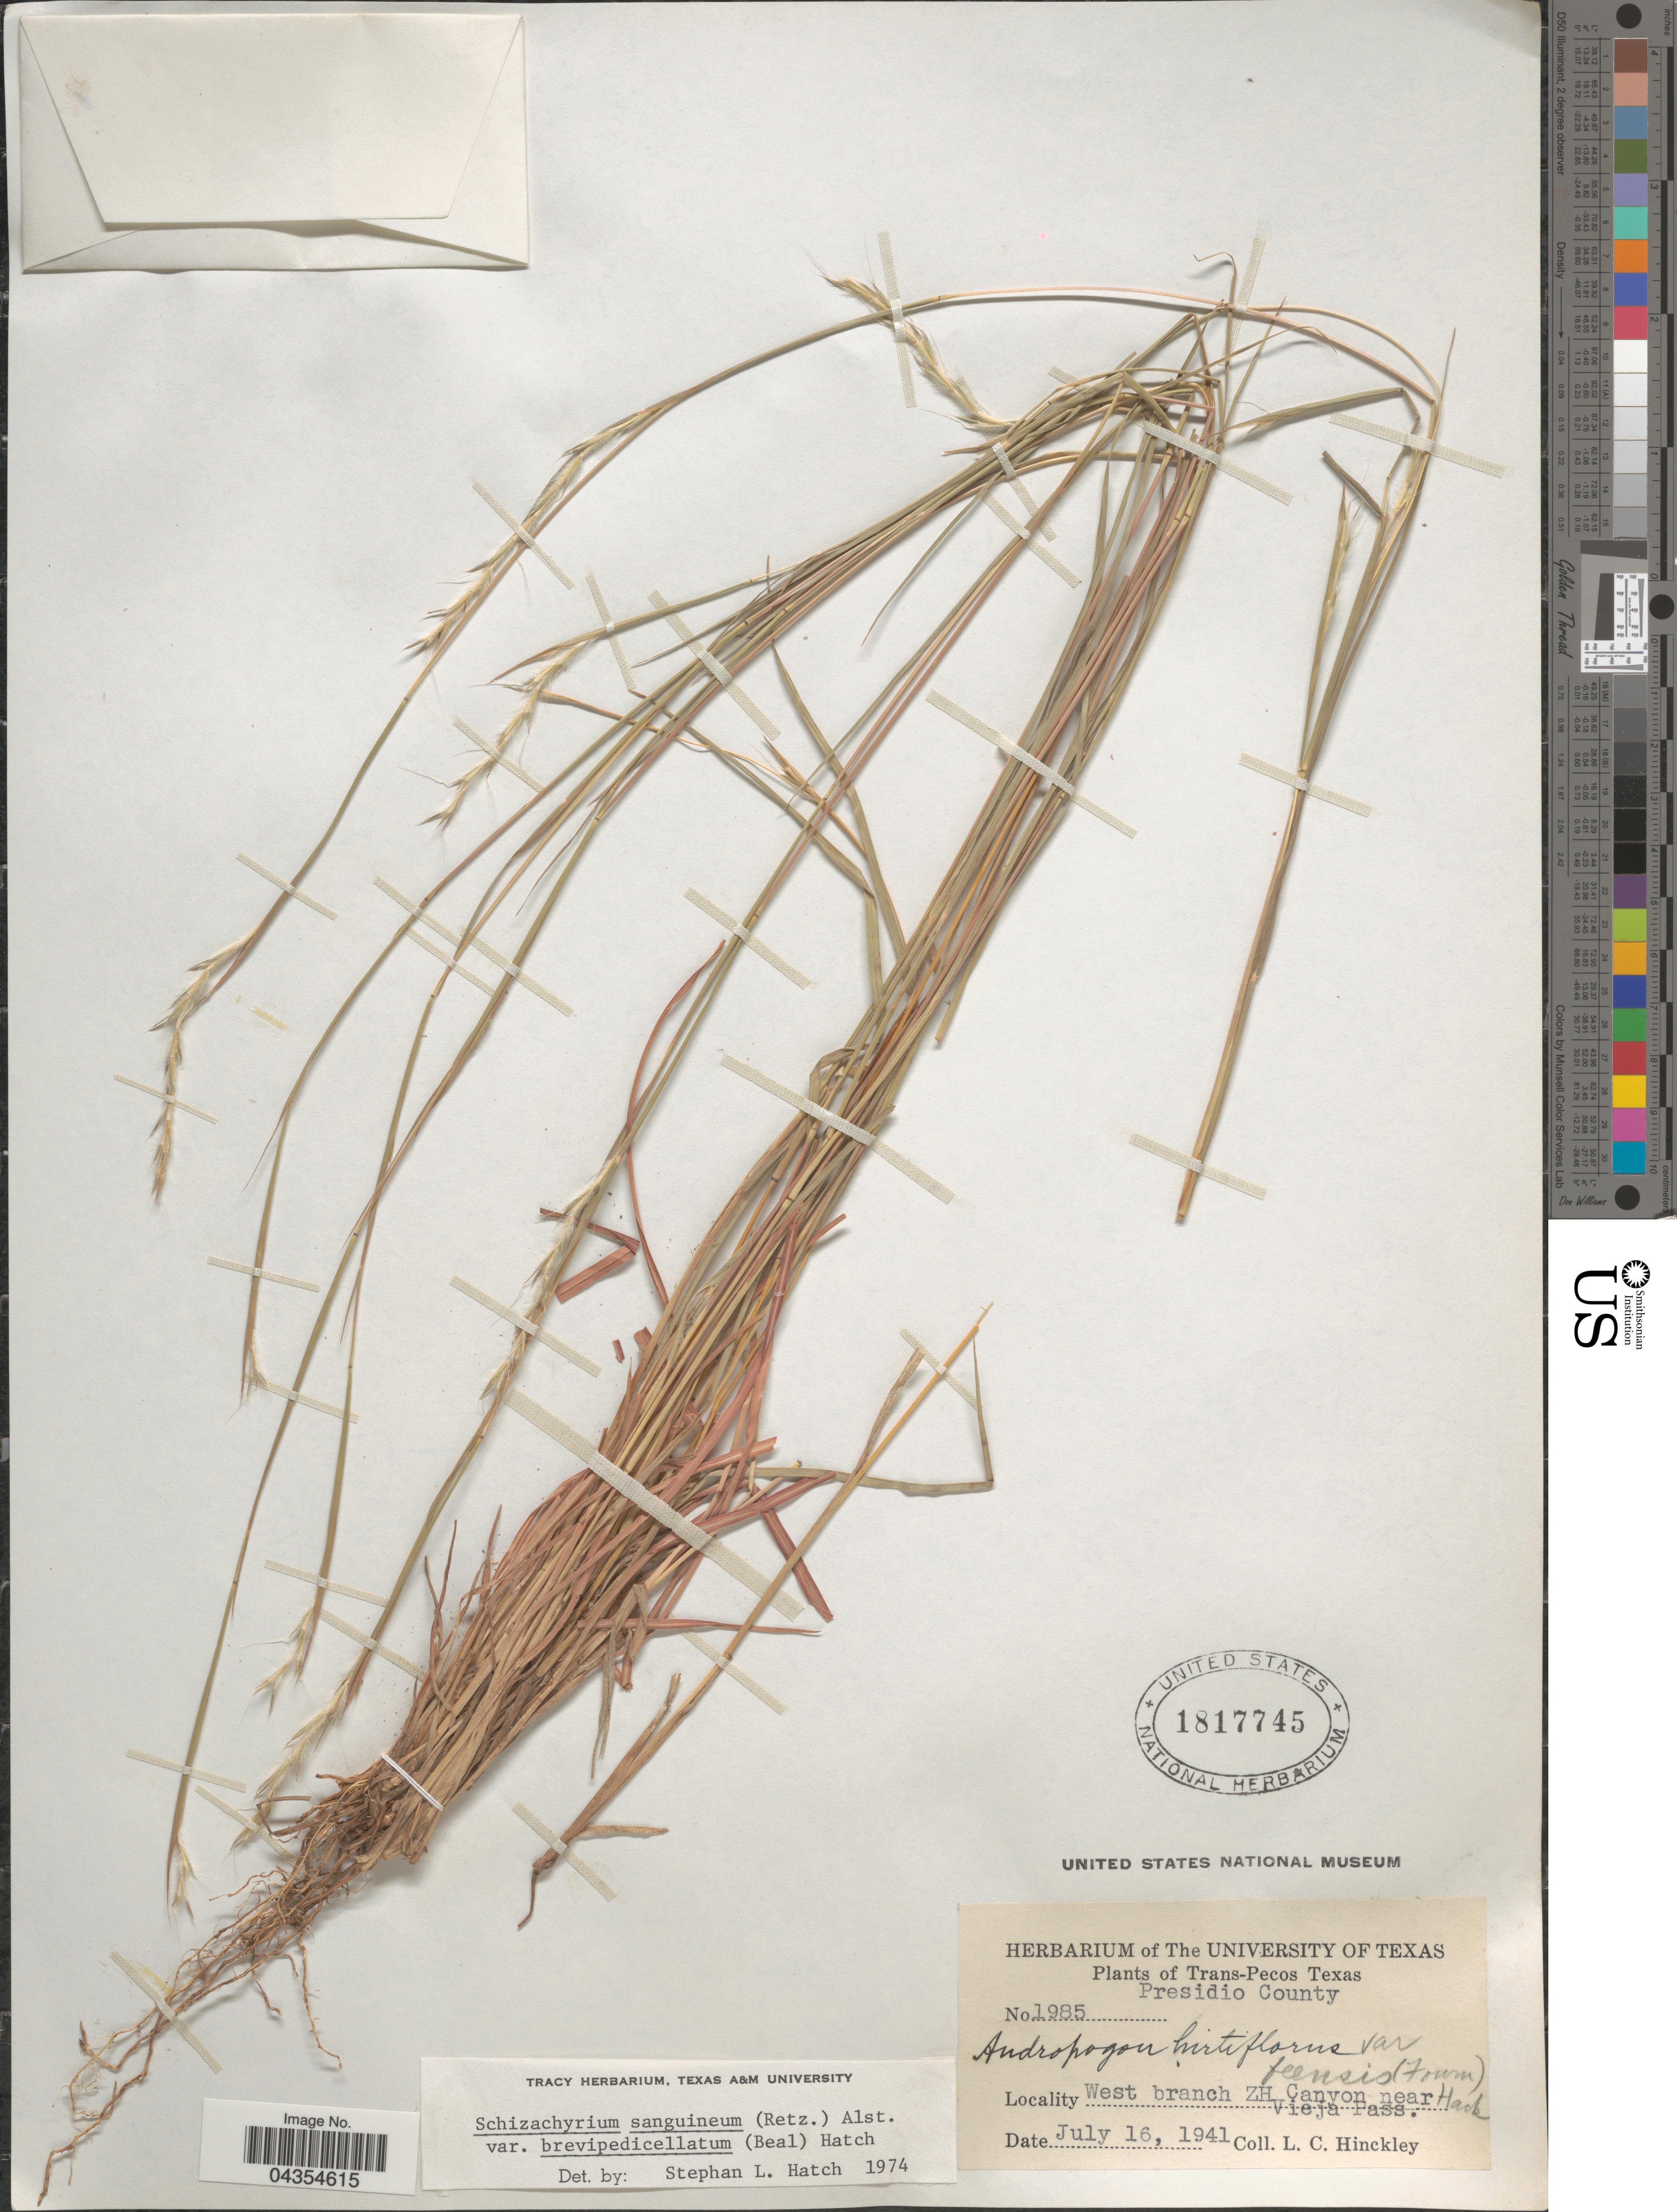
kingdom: Plantae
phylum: Tracheophyta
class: Liliopsida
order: Poales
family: Poaceae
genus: Schizachyrium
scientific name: Schizachyrium sanguineum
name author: (Retz.) Alston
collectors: L. Hinckley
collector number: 1985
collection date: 1941-07-16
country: United States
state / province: Texas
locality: Trans-Pecos Texas. Presidio County. West branch ZH Canyon near Vieja Pass.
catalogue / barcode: US 1817745